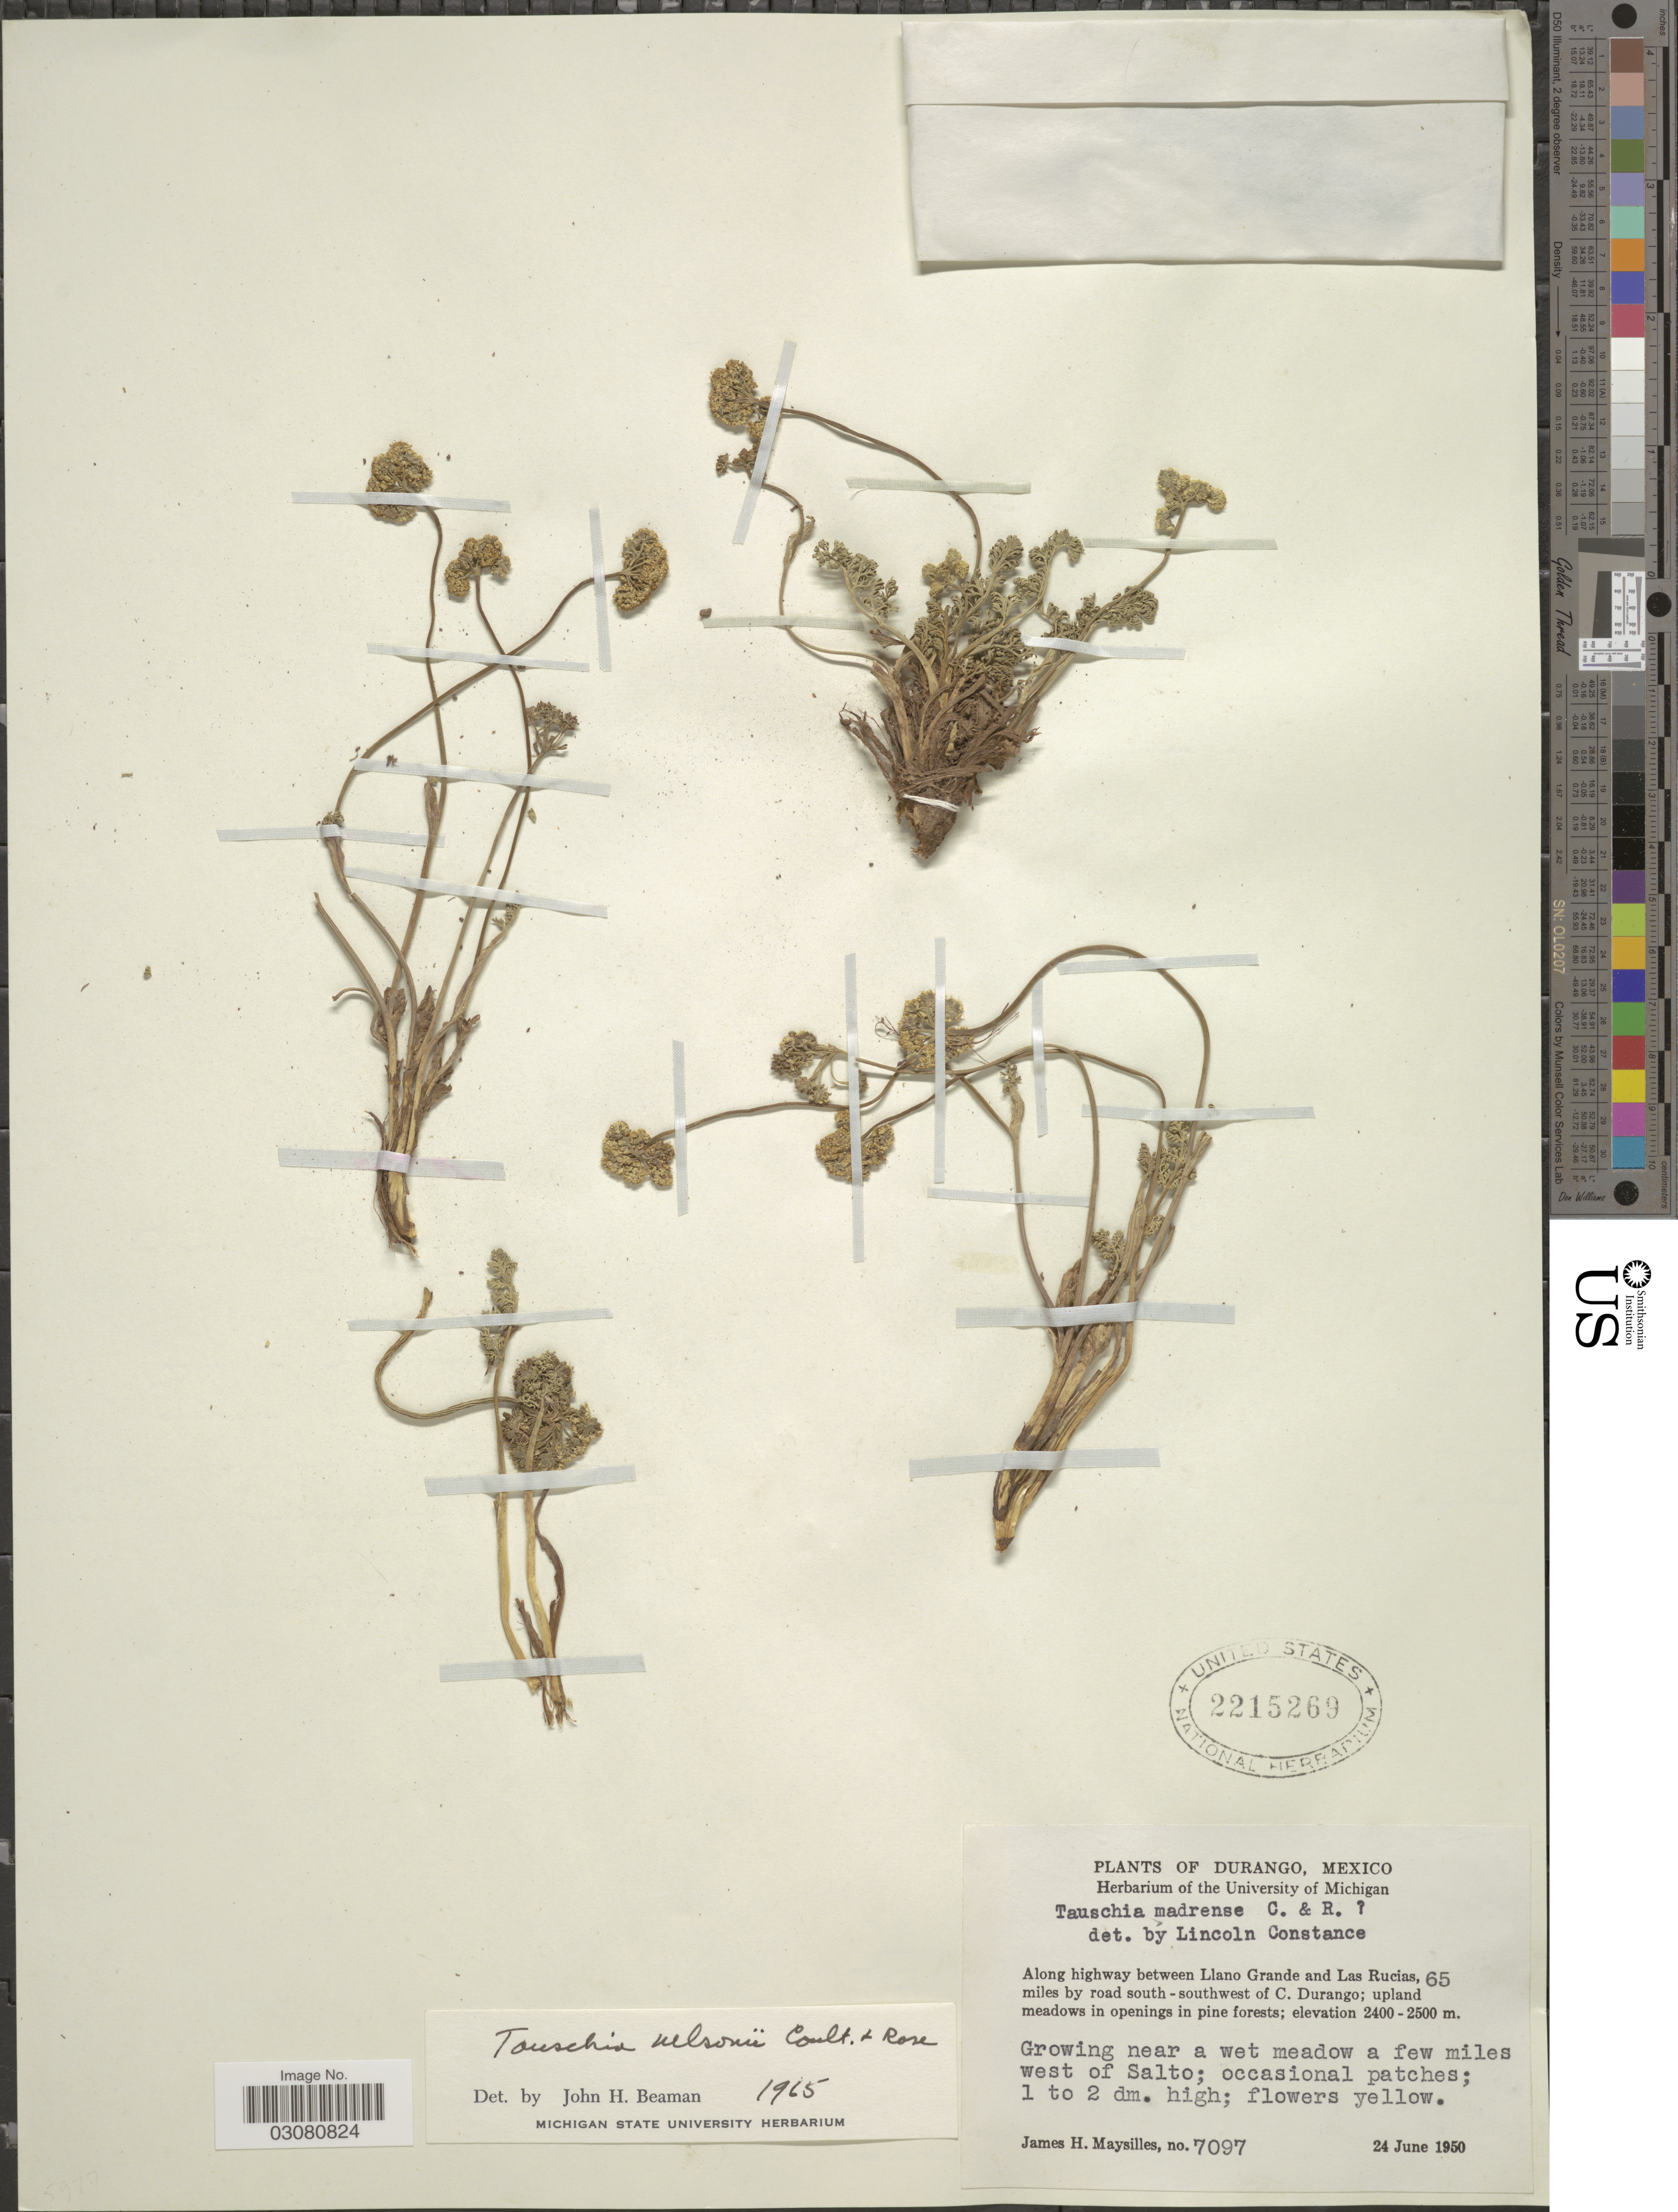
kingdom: Plantae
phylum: Tracheophyta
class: Magnoliopsida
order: Apiales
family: Apiaceae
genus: Tauschia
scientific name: Tauschia nelsonii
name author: J.M. Coult. & Rose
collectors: J. Maysilles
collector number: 7097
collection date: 1950-06-24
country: Mexico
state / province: Durango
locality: Along highway between Llano Grande and Las Rucias, 65 miles by road south-southwest of C. Durango. A few miles west of Salto.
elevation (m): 2400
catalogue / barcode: US 2215269